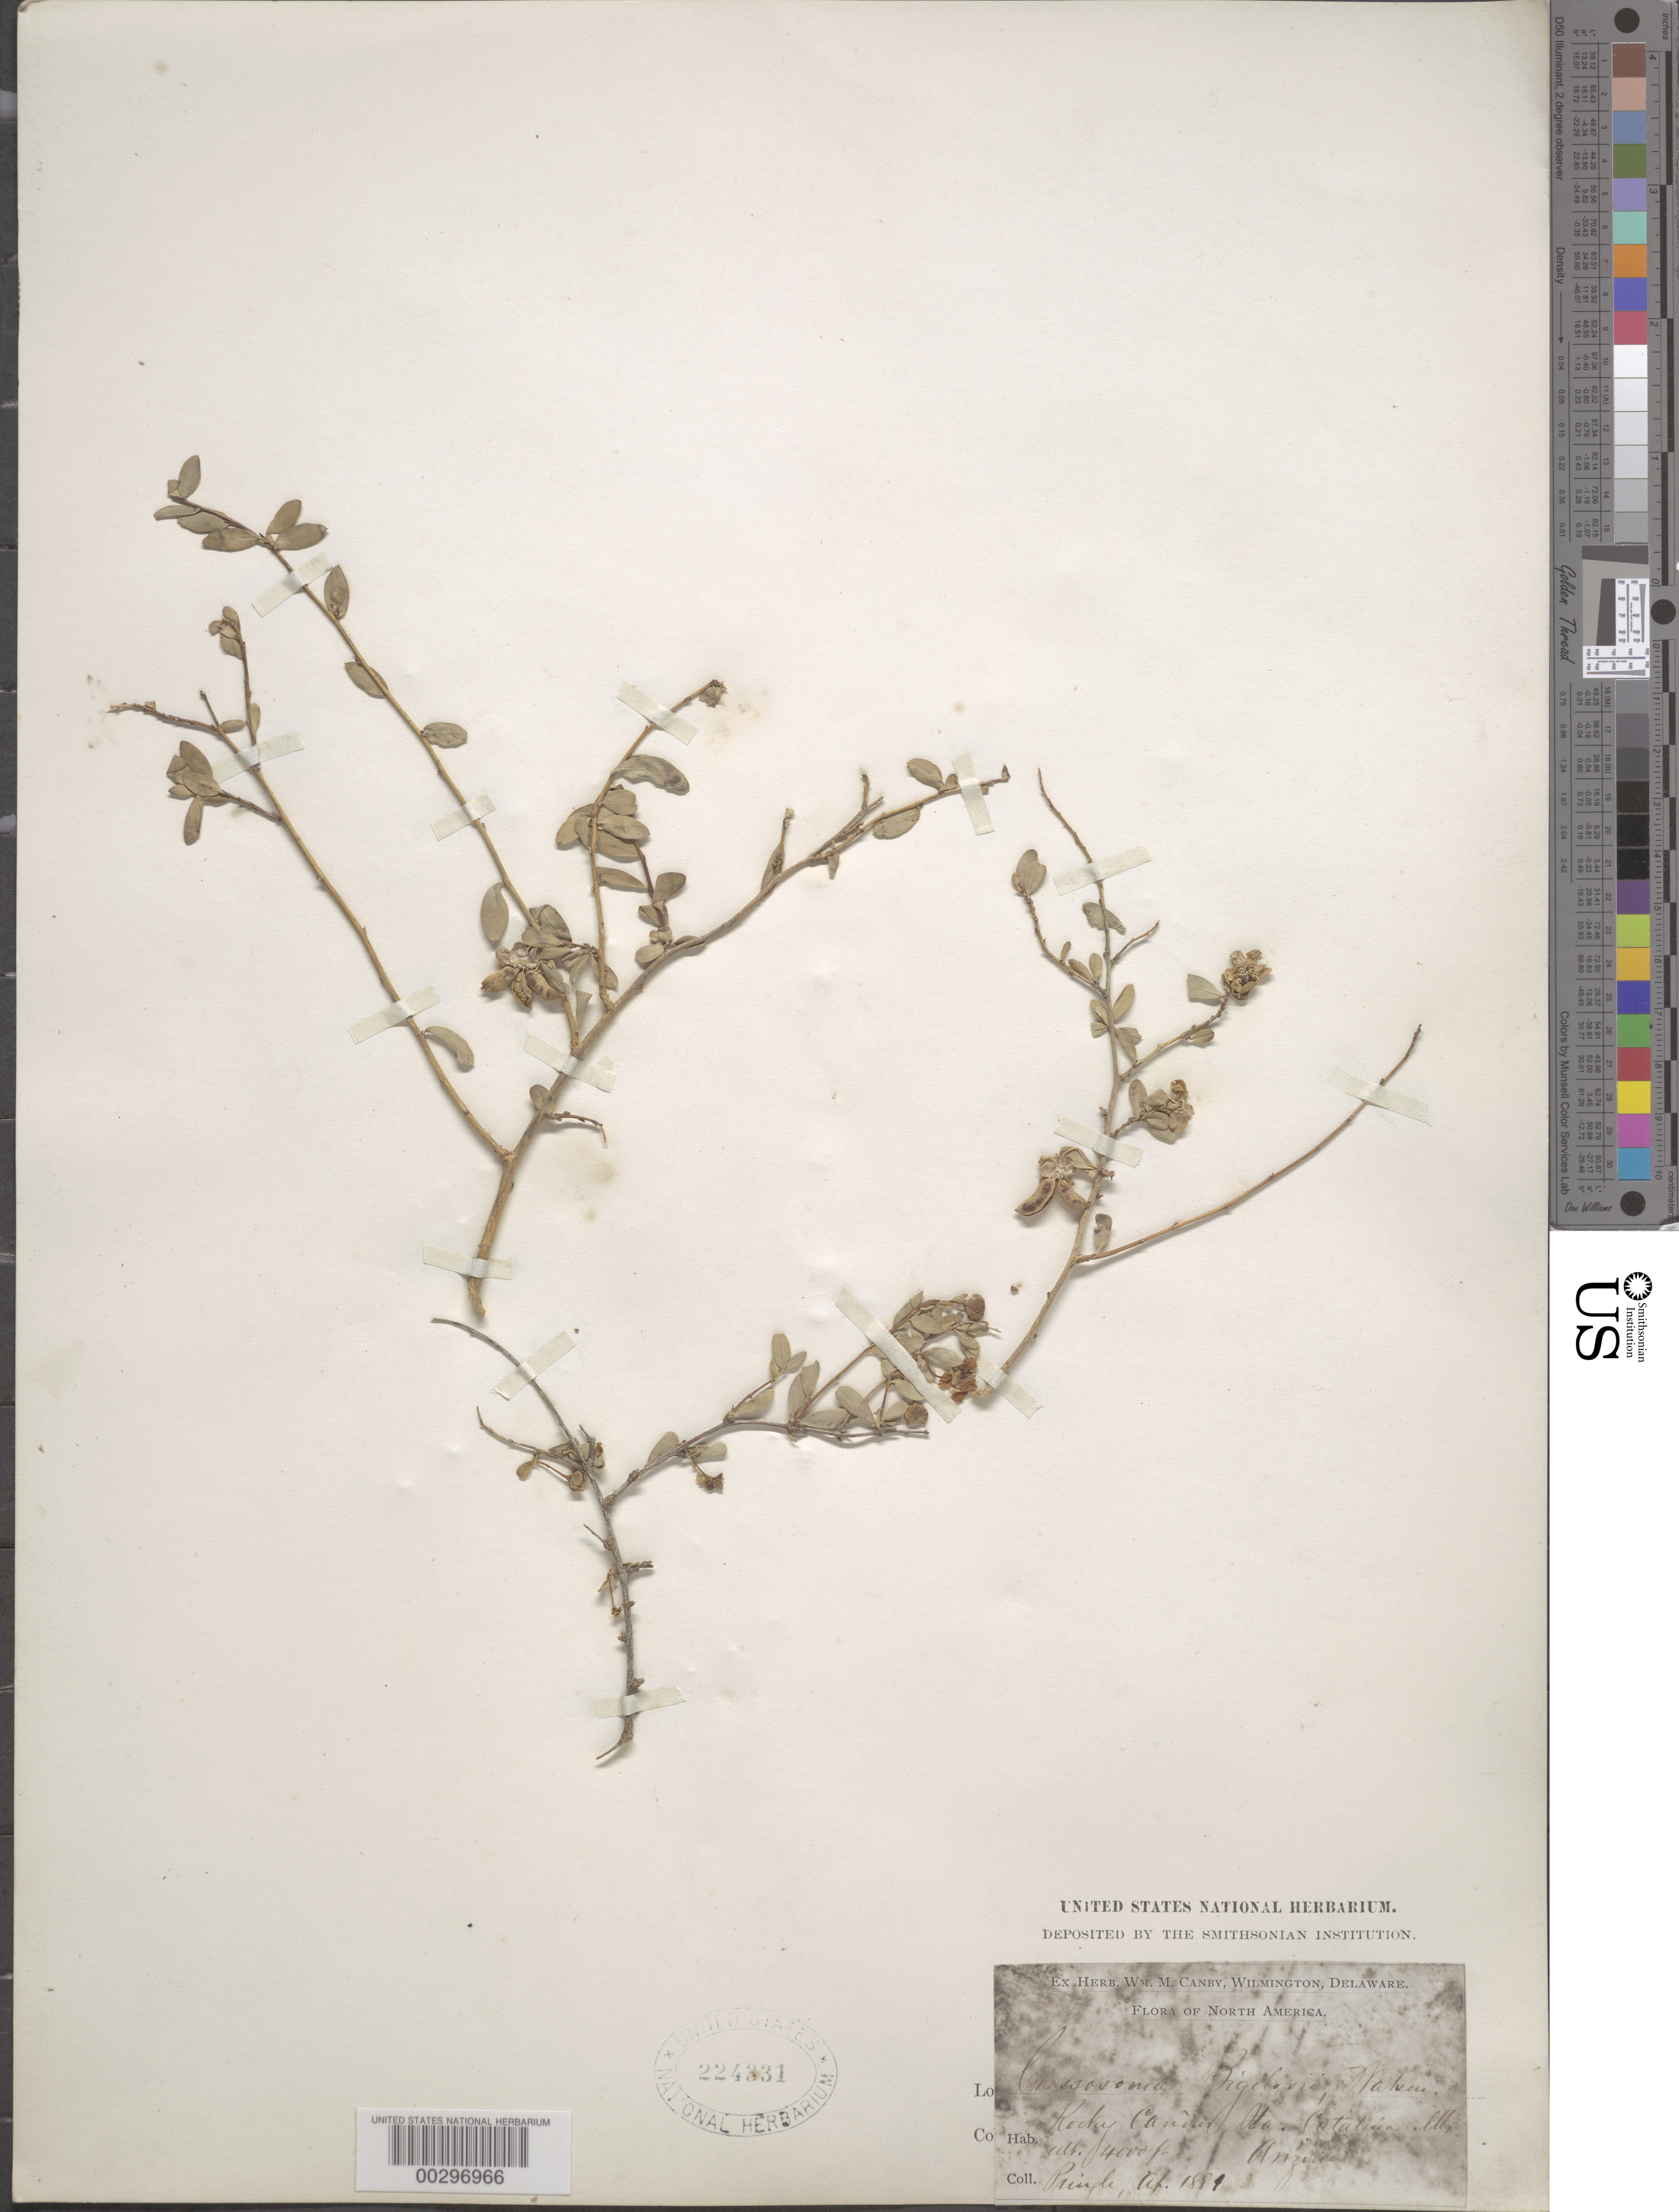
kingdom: Plantae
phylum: Tracheophyta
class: Magnoliopsida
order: Crossosomatales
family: Crossosomataceae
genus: Crossosoma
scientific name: Crossosoma bigelovii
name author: S. Watson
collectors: C. G. Pringle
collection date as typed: Apr 1884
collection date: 1884-04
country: United States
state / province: Arizona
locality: Santa catalina mts., rocky canyon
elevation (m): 1219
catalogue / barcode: US 224331